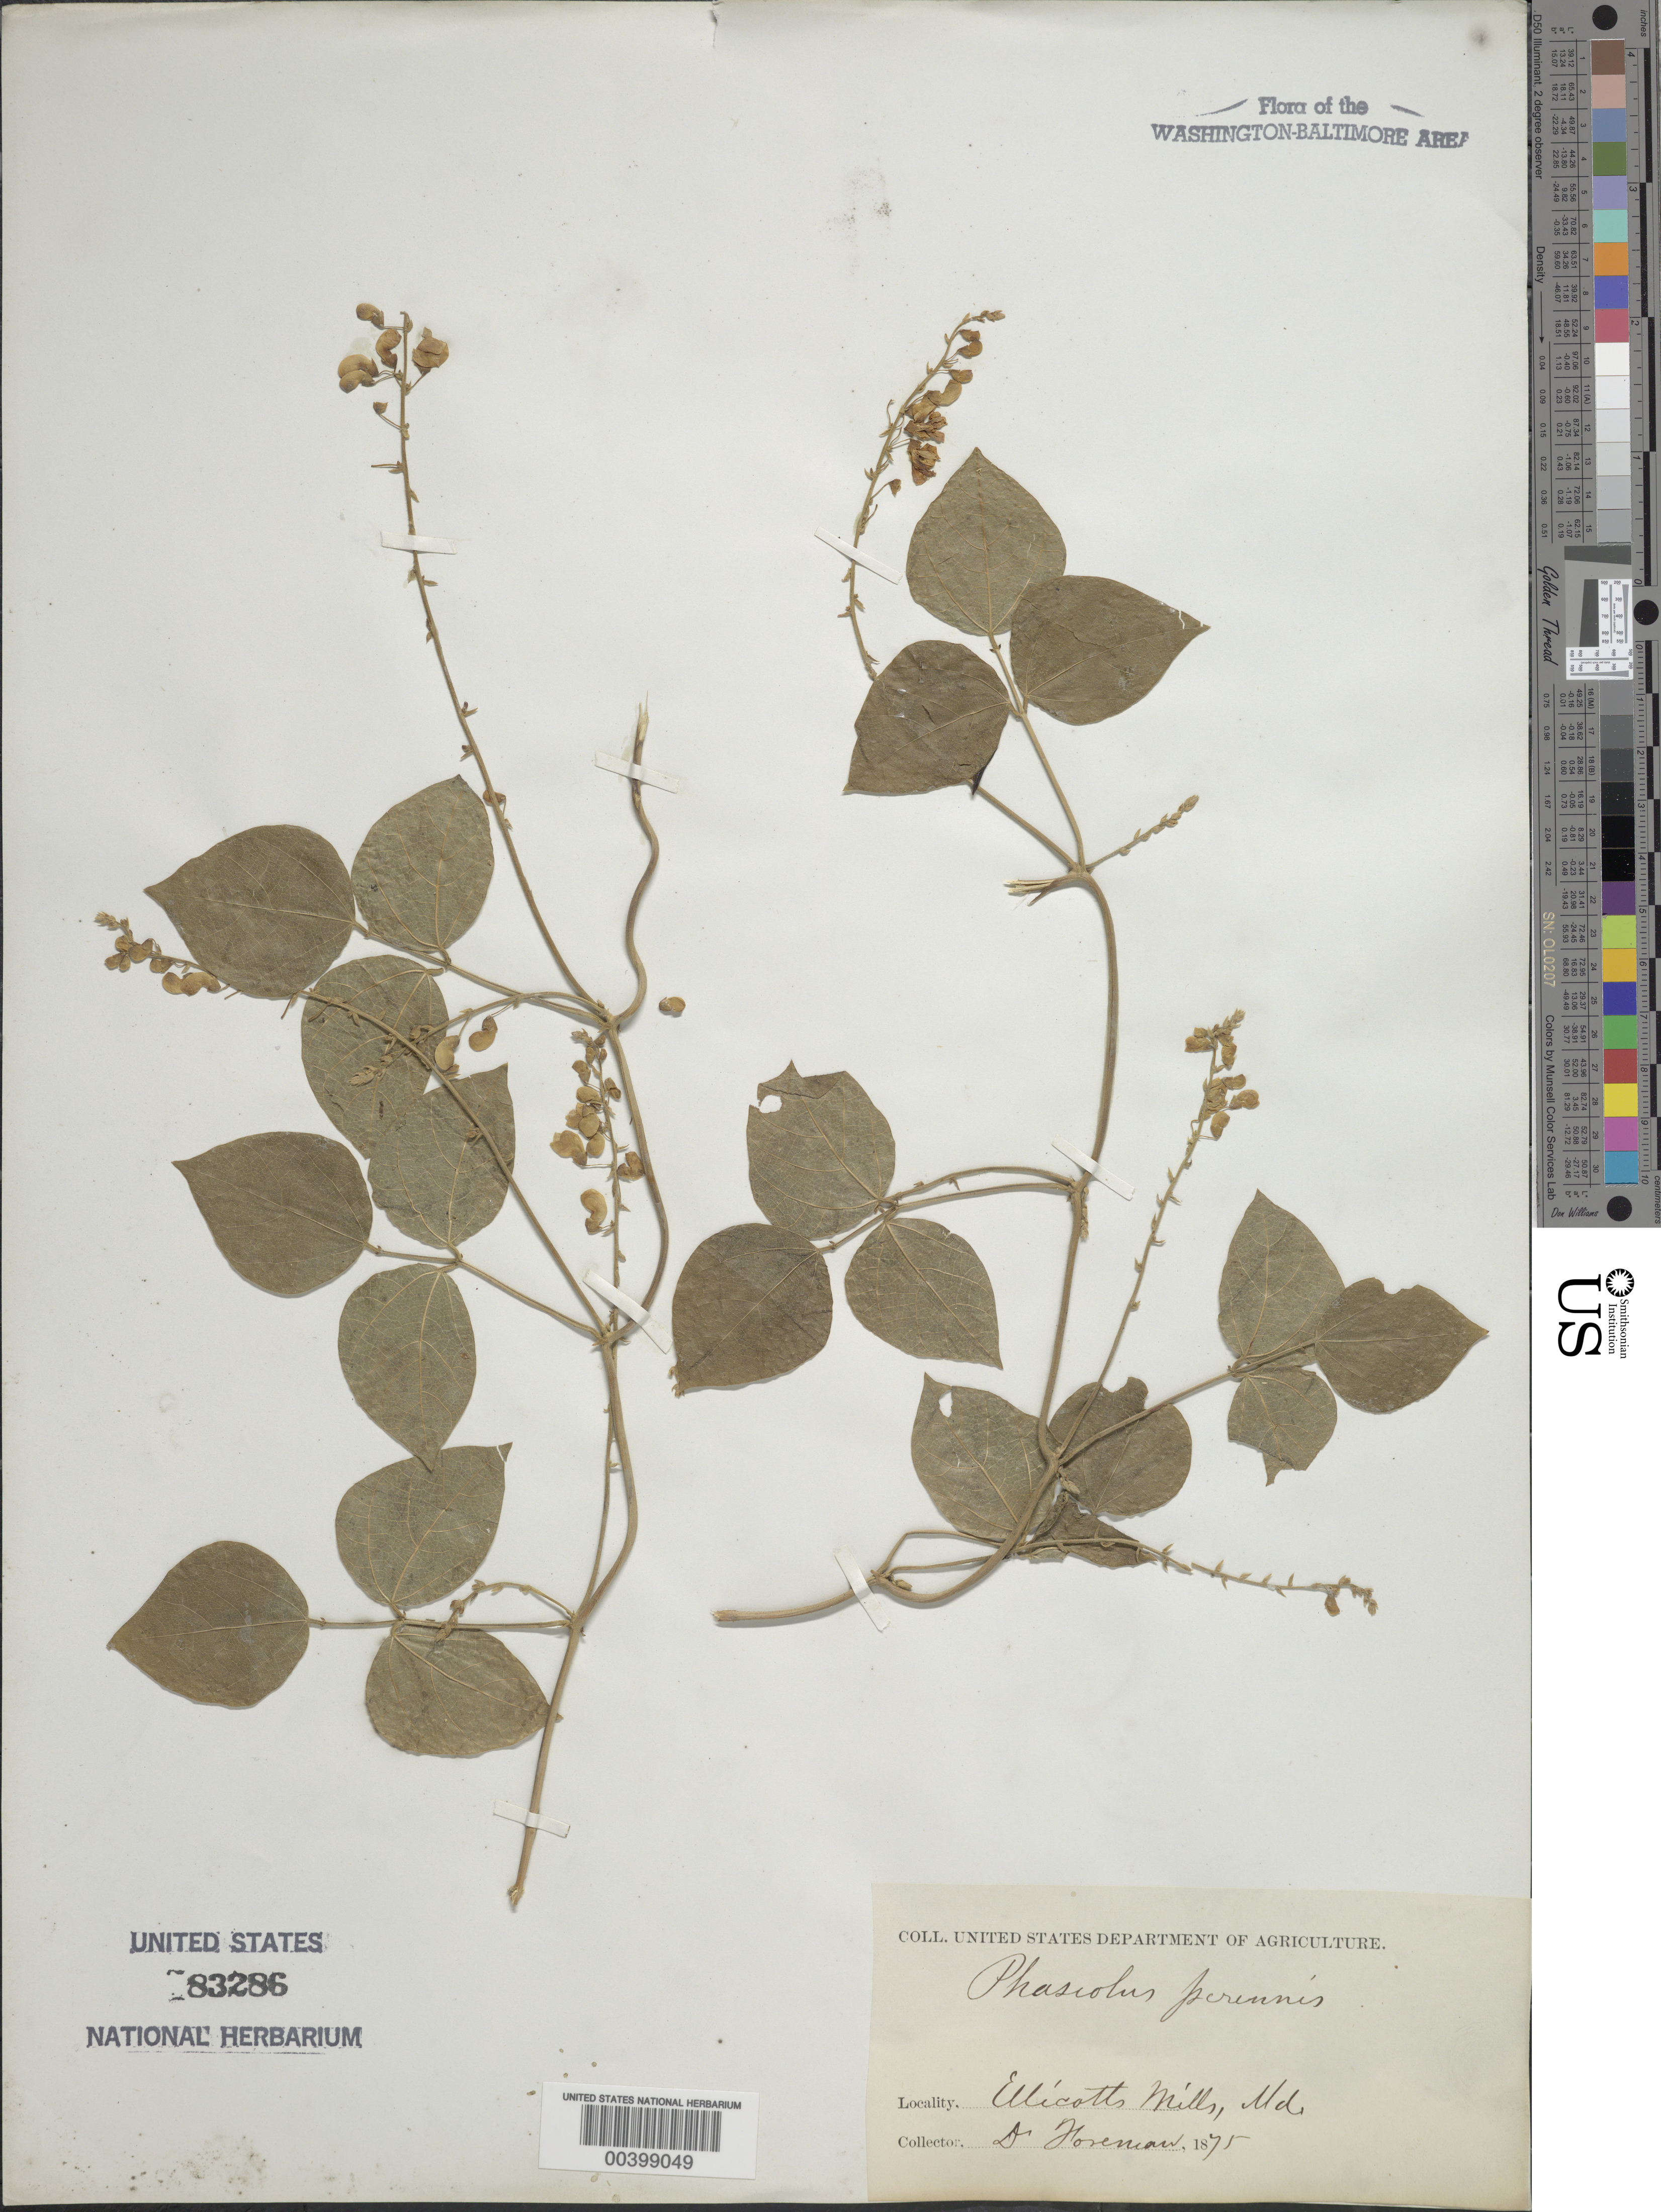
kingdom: Plantae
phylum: Tracheophyta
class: Magnoliopsida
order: Fabales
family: Fabaceae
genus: Phaseolus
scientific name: Phaseolus polystachios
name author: (L.) Britton, Stearns & Poggenb.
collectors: D. Foreman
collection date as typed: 1875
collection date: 1875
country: United States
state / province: Maryland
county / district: Howard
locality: Ellicotts Mill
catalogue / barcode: US 83286